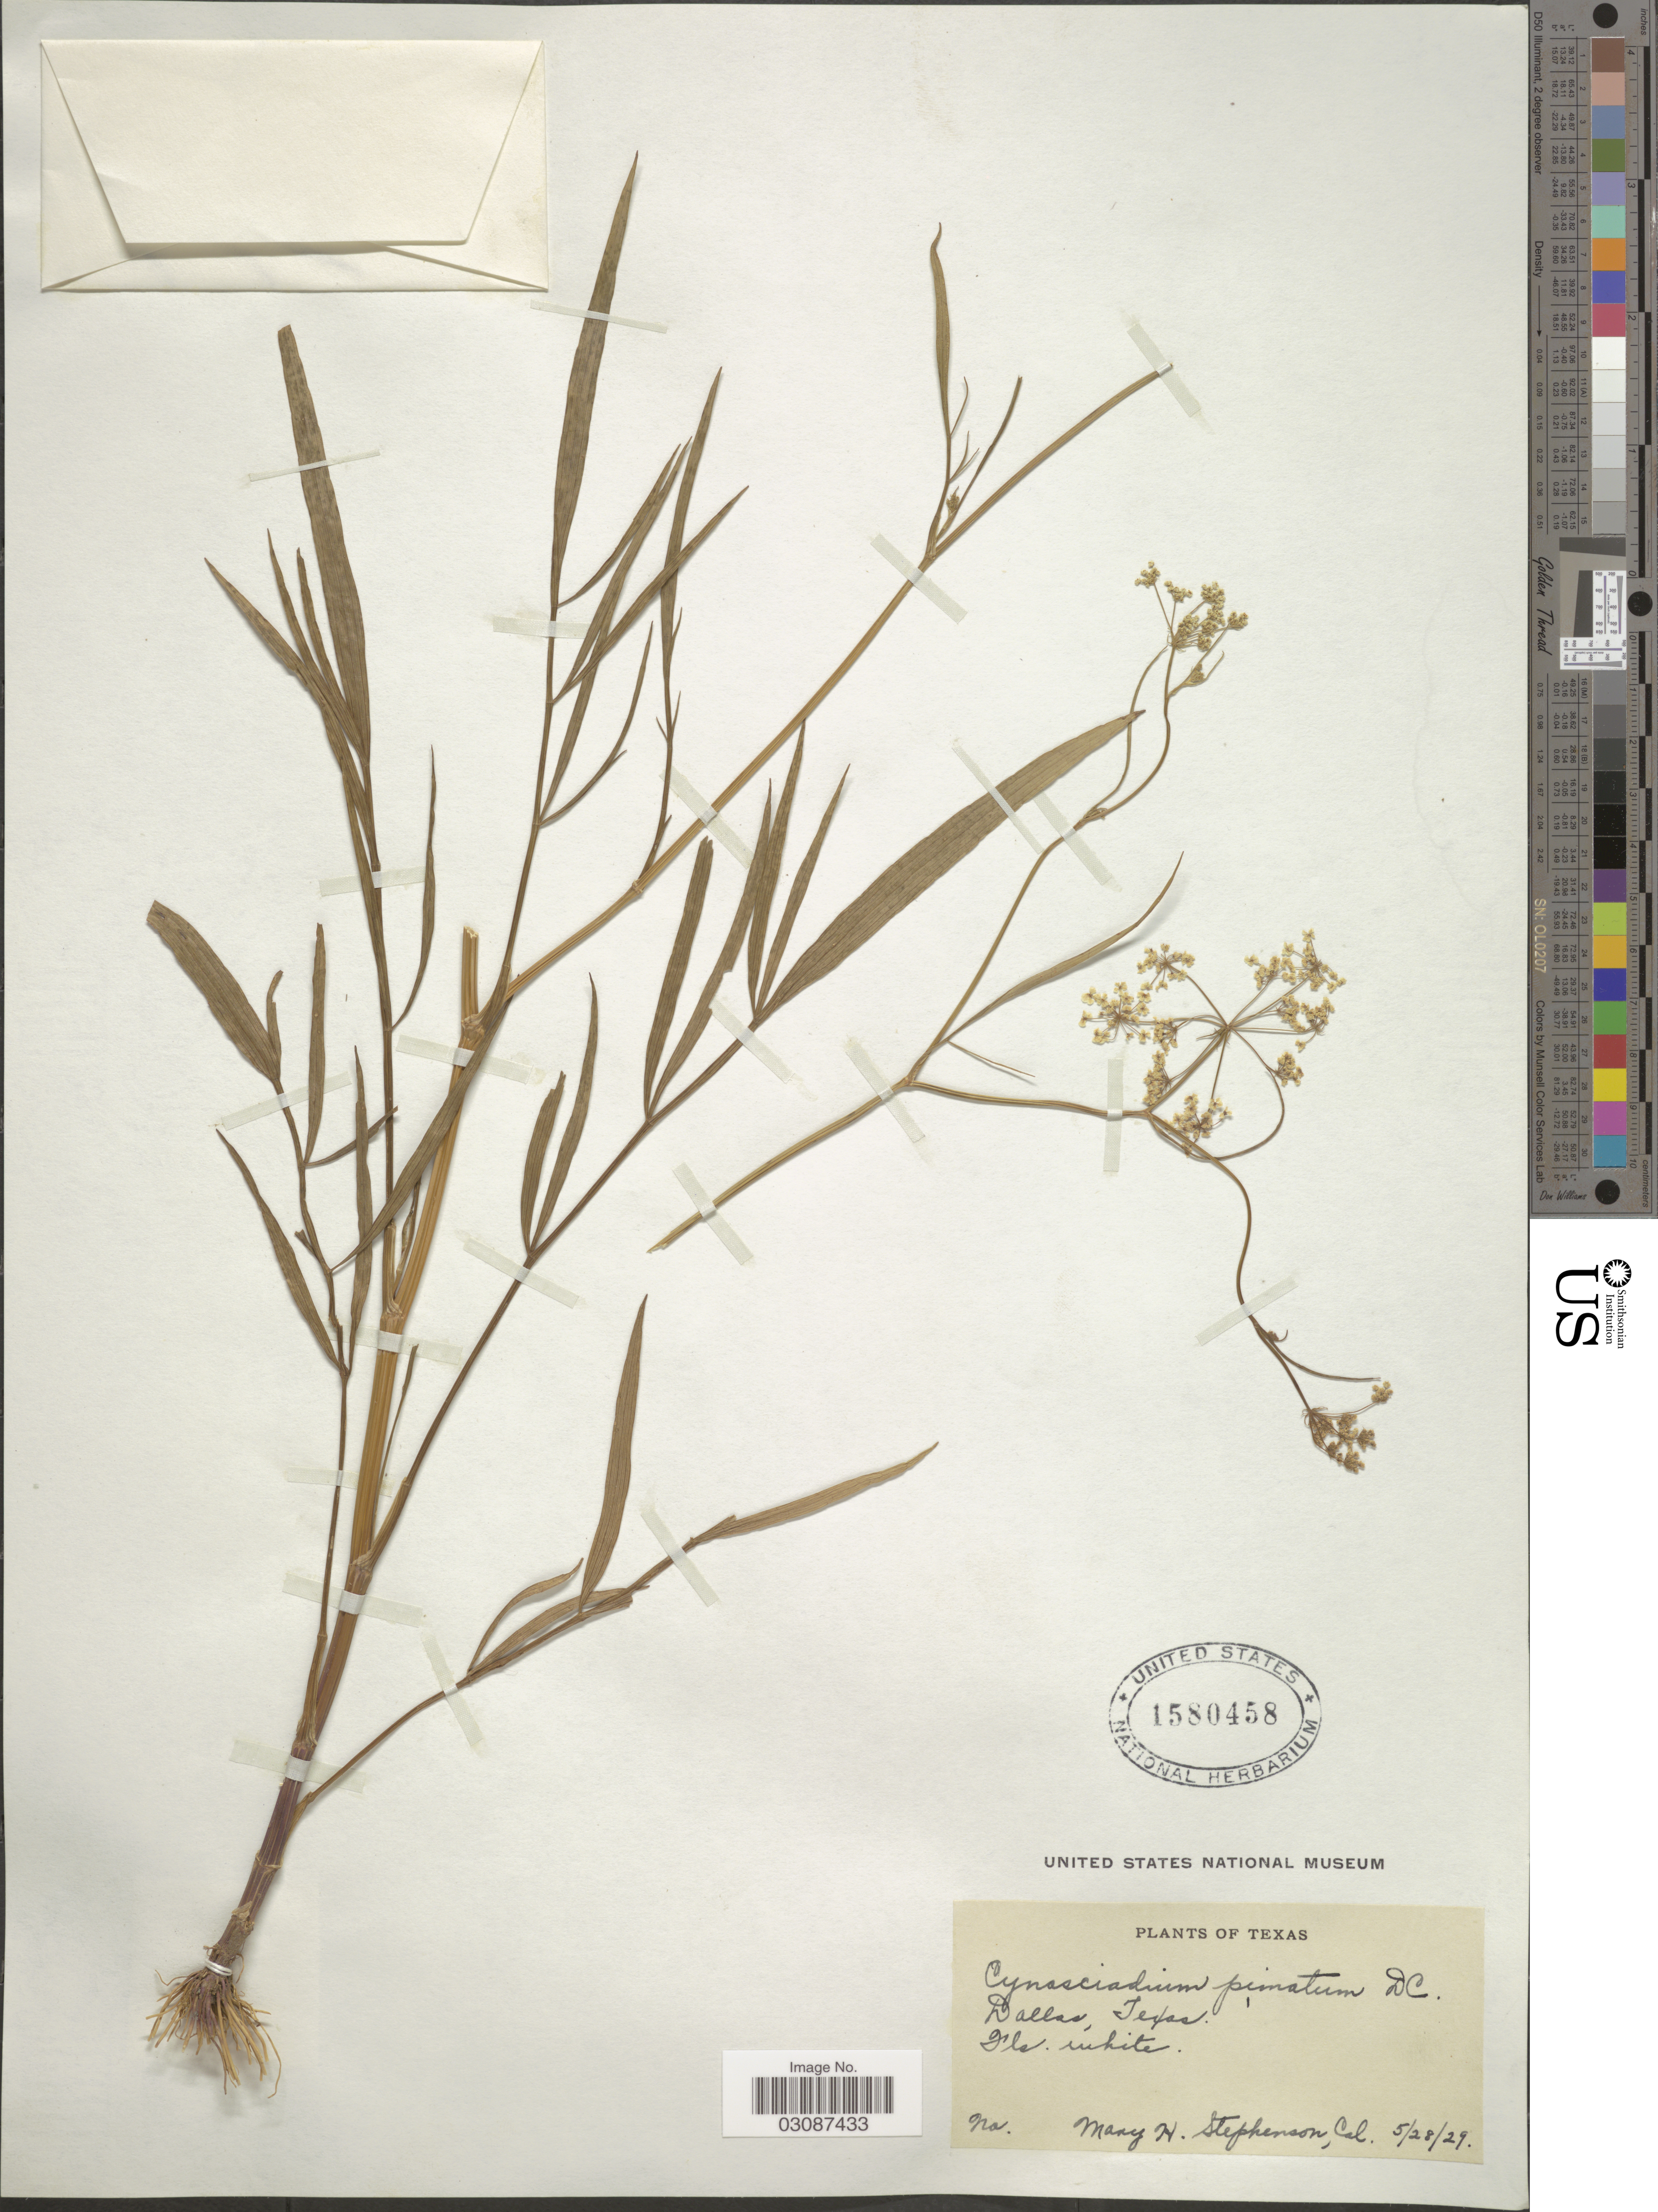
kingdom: Plantae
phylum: Tracheophyta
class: Magnoliopsida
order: Apiales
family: Apiaceae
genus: Limnosciadium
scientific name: Limnosciadium pinnatum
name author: (DC.) Mathias & Constance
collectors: M. Stephenson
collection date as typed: Transcribed d/m/y: 28/5/29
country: United States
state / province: Texas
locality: Dallas.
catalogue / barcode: US 1580458